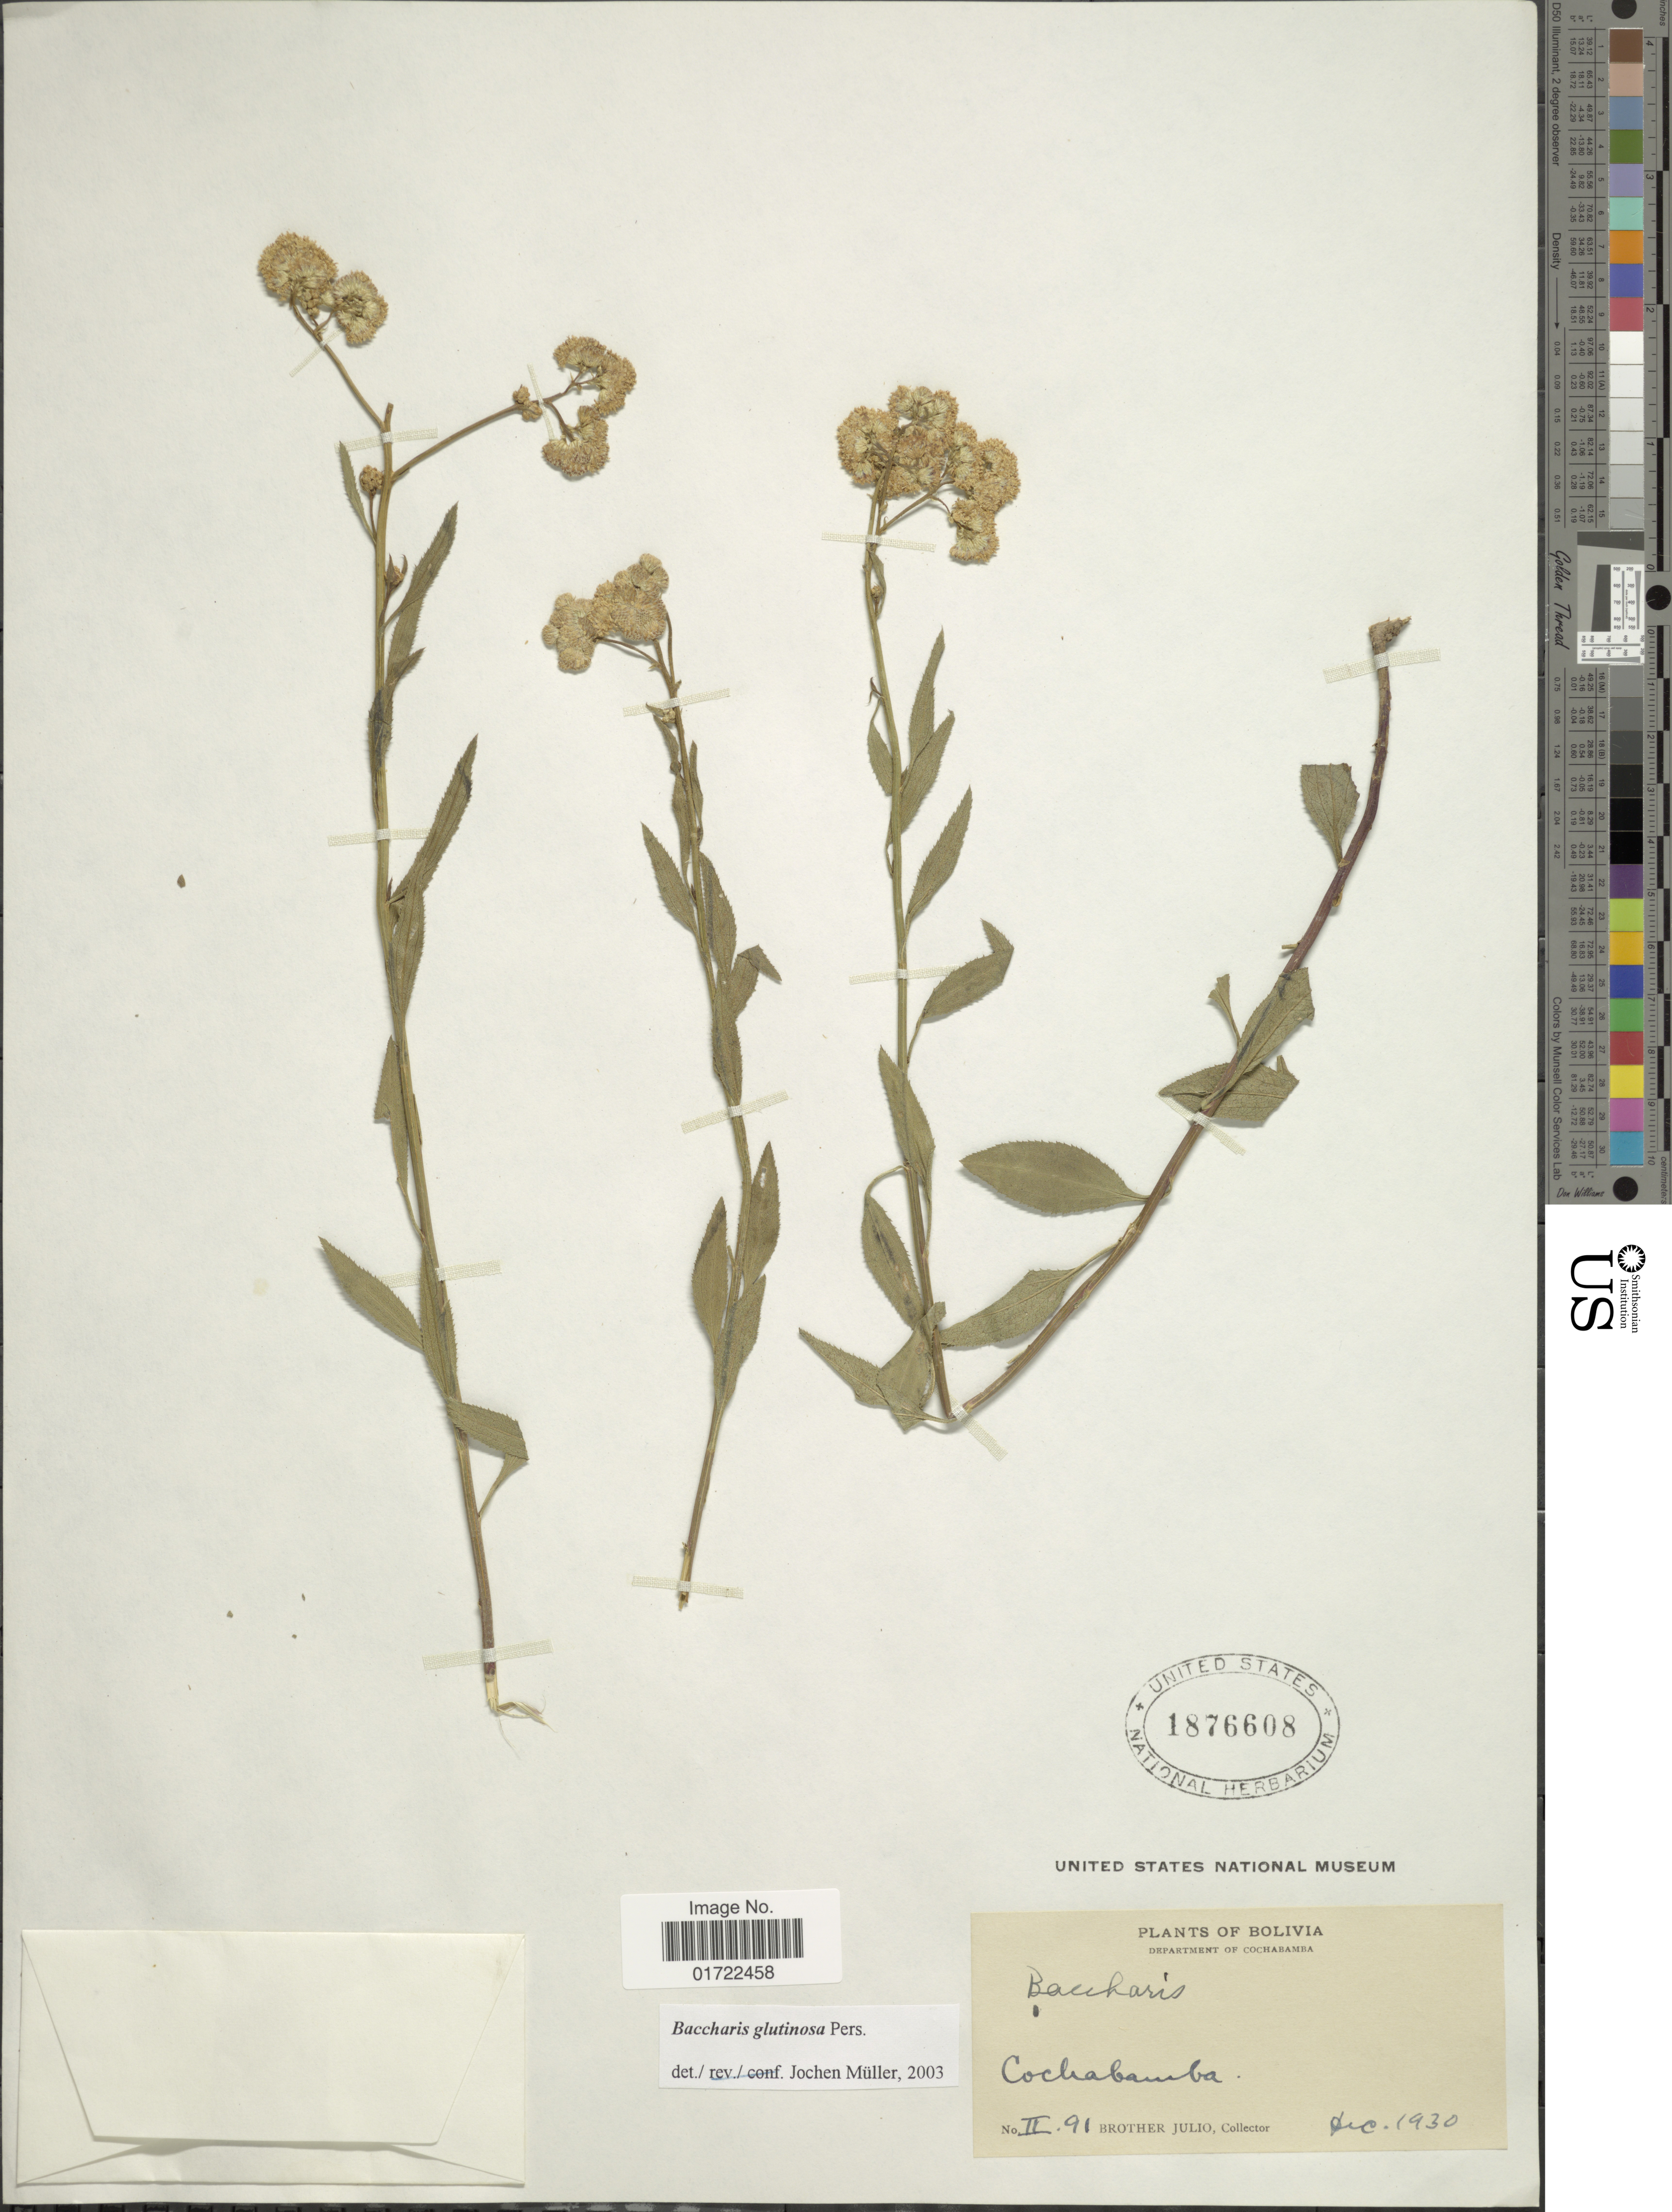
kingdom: Plantae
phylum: Tracheophyta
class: Magnoliopsida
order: Asterales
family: Asteraceae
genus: Baccharis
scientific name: Baccharis glutinosa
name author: Pers.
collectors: Bro. Julio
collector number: II91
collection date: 1930-12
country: Bolivia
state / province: Cochabamba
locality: Cochabamba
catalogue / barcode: US 1876608